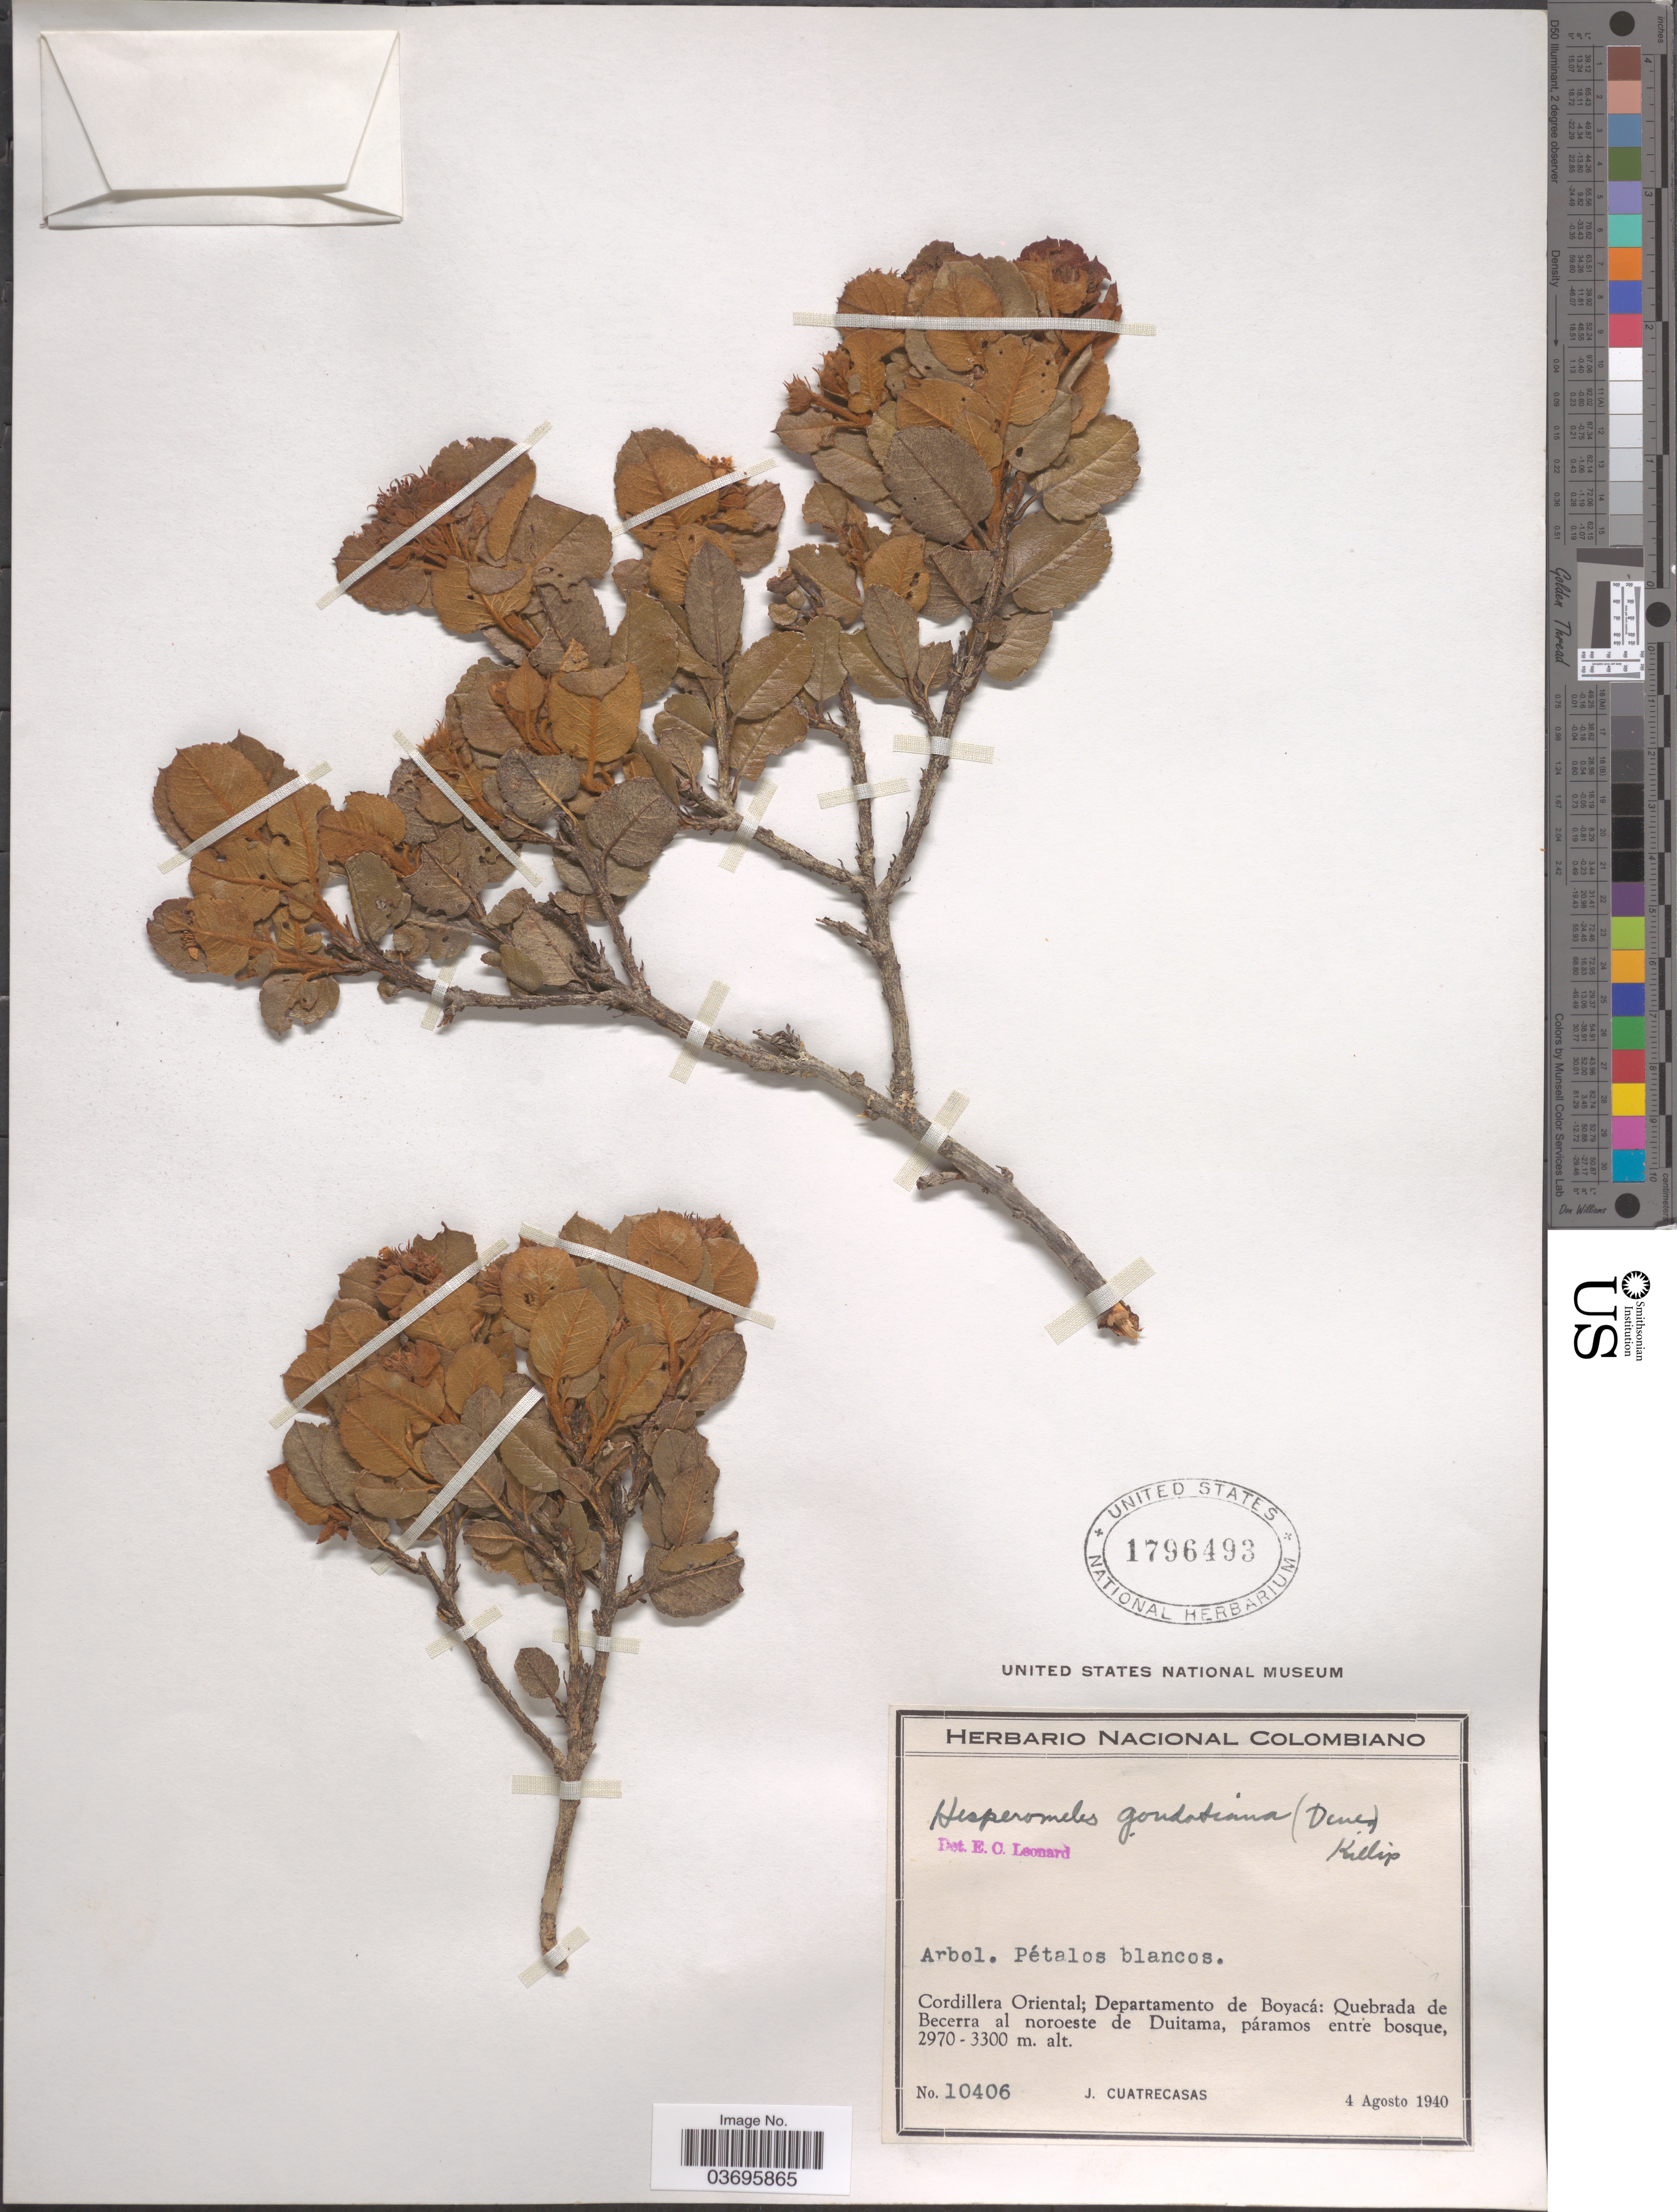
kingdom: Plantae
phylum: Tracheophyta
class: Magnoliopsida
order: Rosales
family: Rosaceae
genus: Hesperomeles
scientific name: Hesperomeles goudotiana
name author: Killip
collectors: J. Cuatrecasas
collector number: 10406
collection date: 1940-08-04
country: Colombia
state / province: Boyacá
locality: Cordillera Oriental; Departamento de Boyacá: Quebrada de Becerra al noroeste de Duitama.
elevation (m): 2970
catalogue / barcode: US 1796493